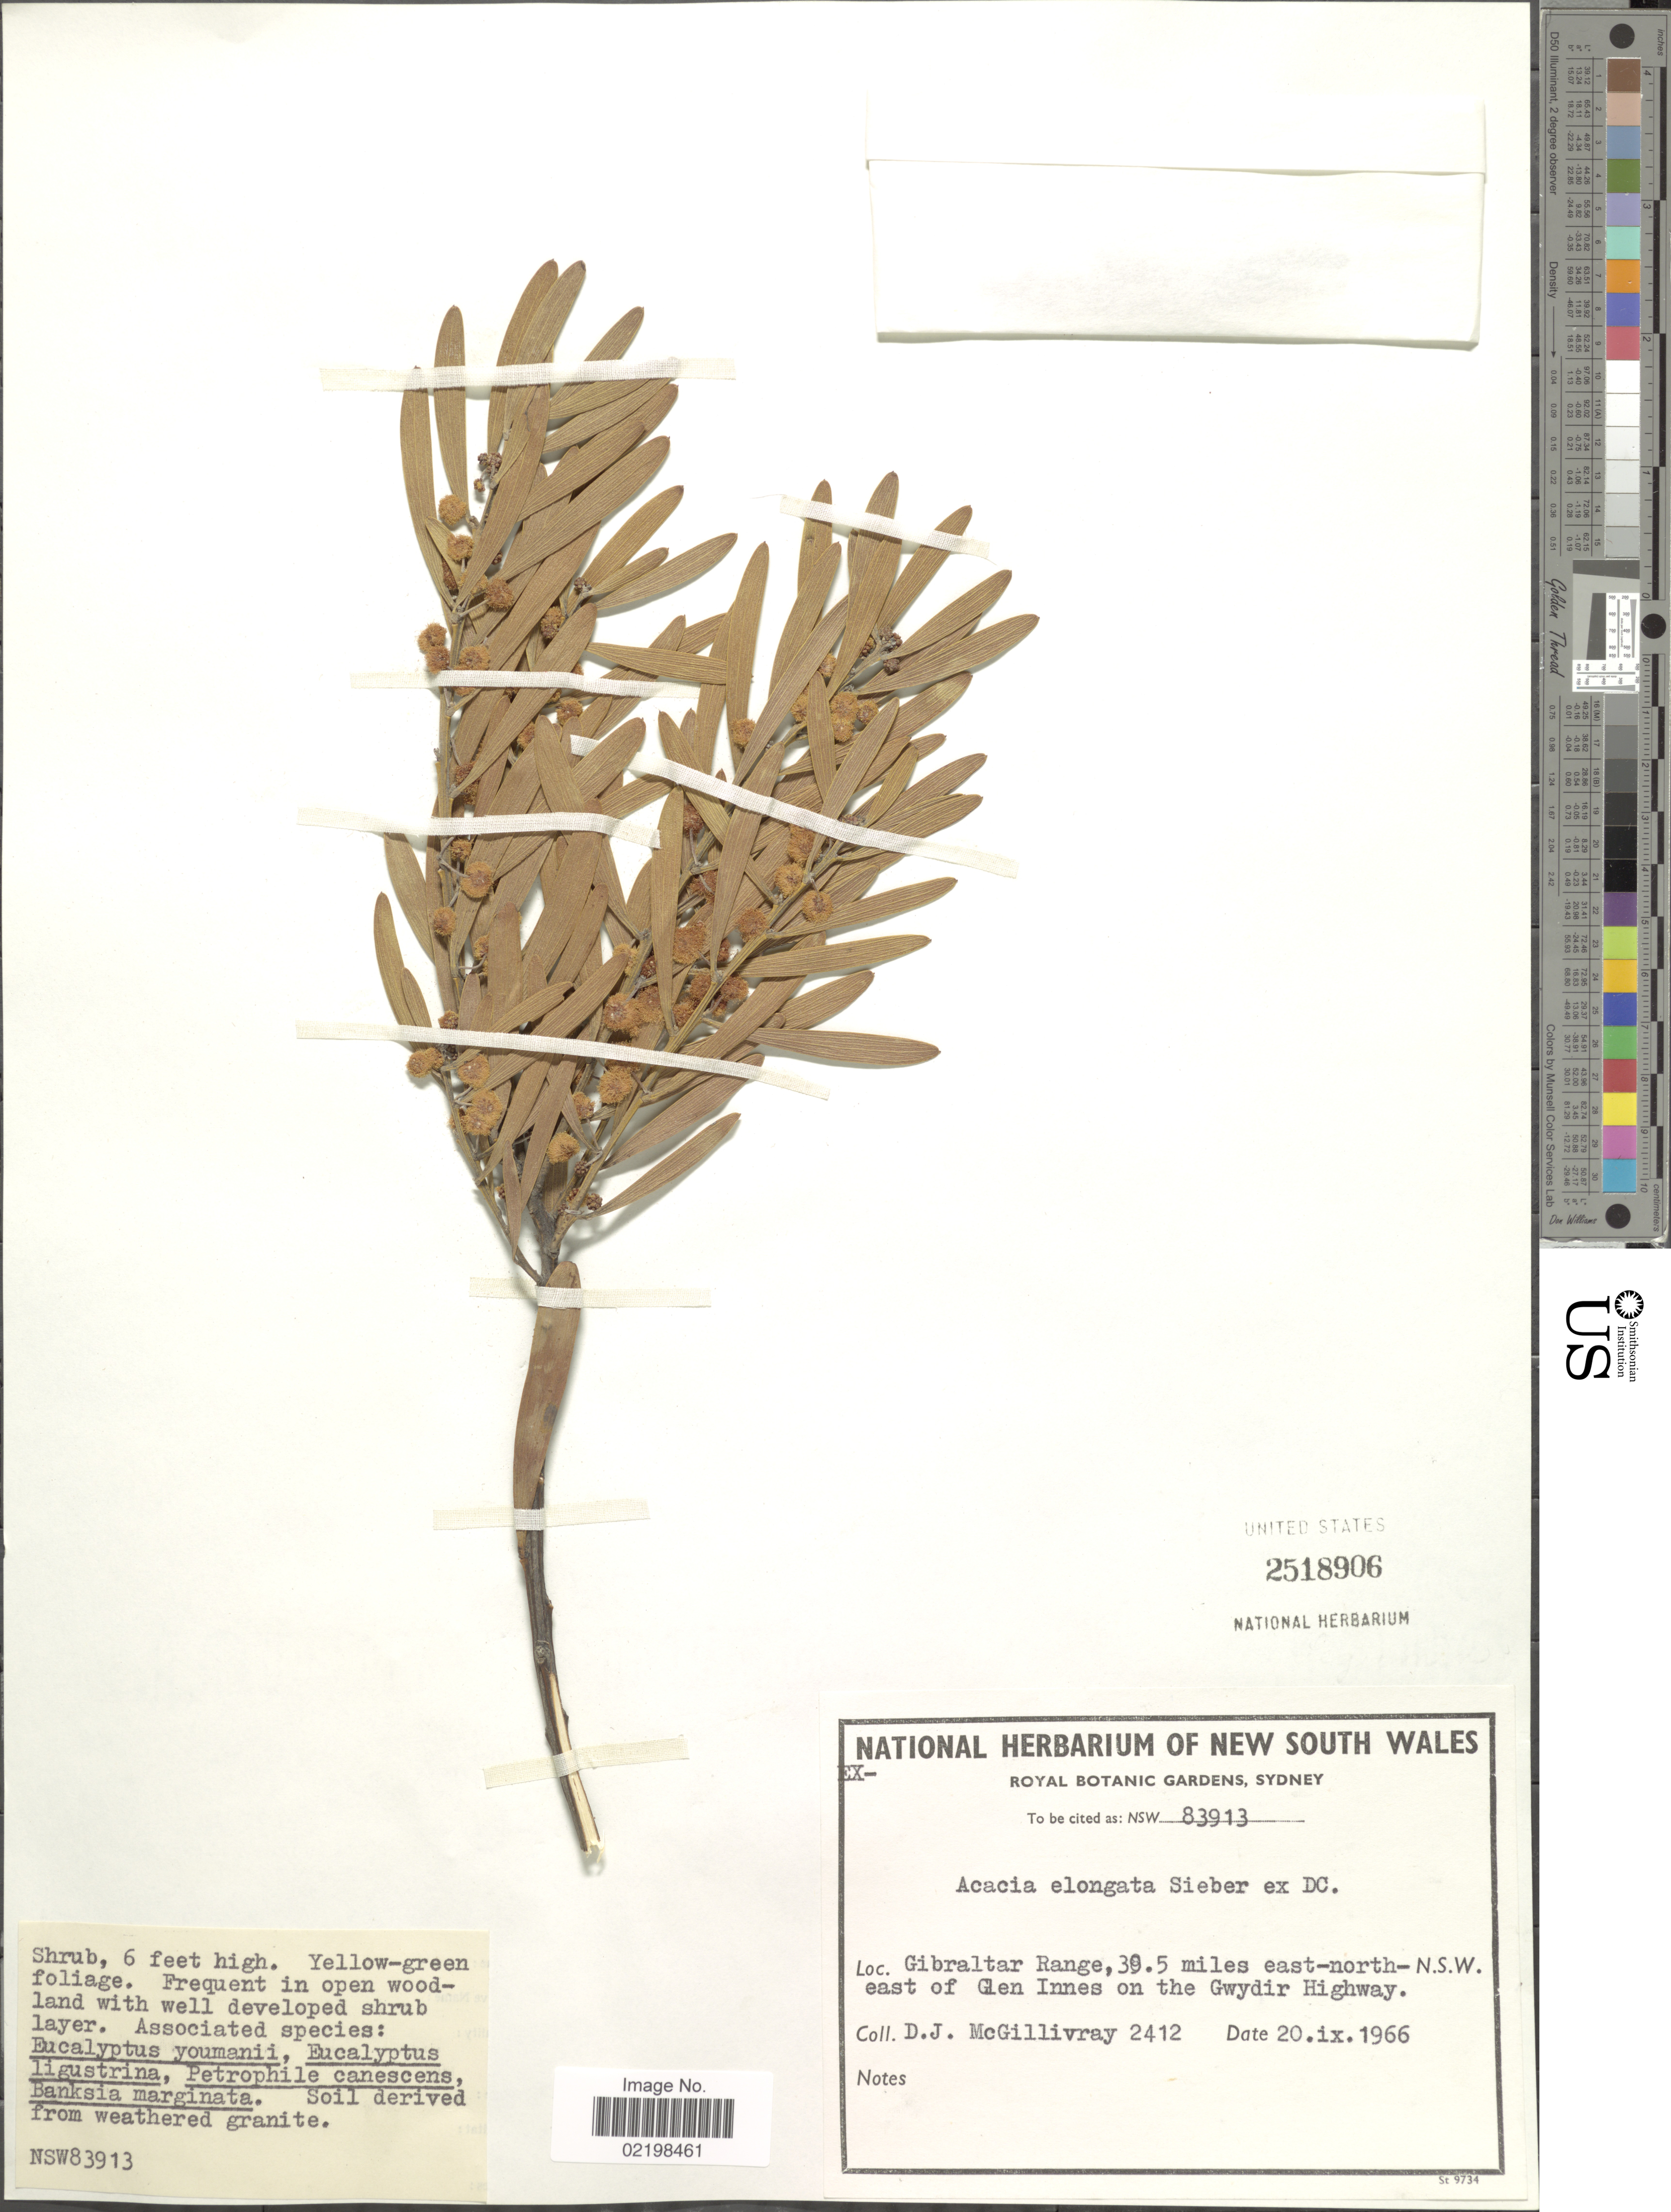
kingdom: Plantae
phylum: Tracheophyta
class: Magnoliopsida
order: Fabales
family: Fabaceae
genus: Acacia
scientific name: Acacia elongata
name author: DC.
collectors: D. J. McGillivray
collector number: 2412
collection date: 1966-09-20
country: Australia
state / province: New South Wales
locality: Gibraltar Range, 30.5 miles east-north-east of Glen Innes on the Gwydir Highway.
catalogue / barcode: US 2518906